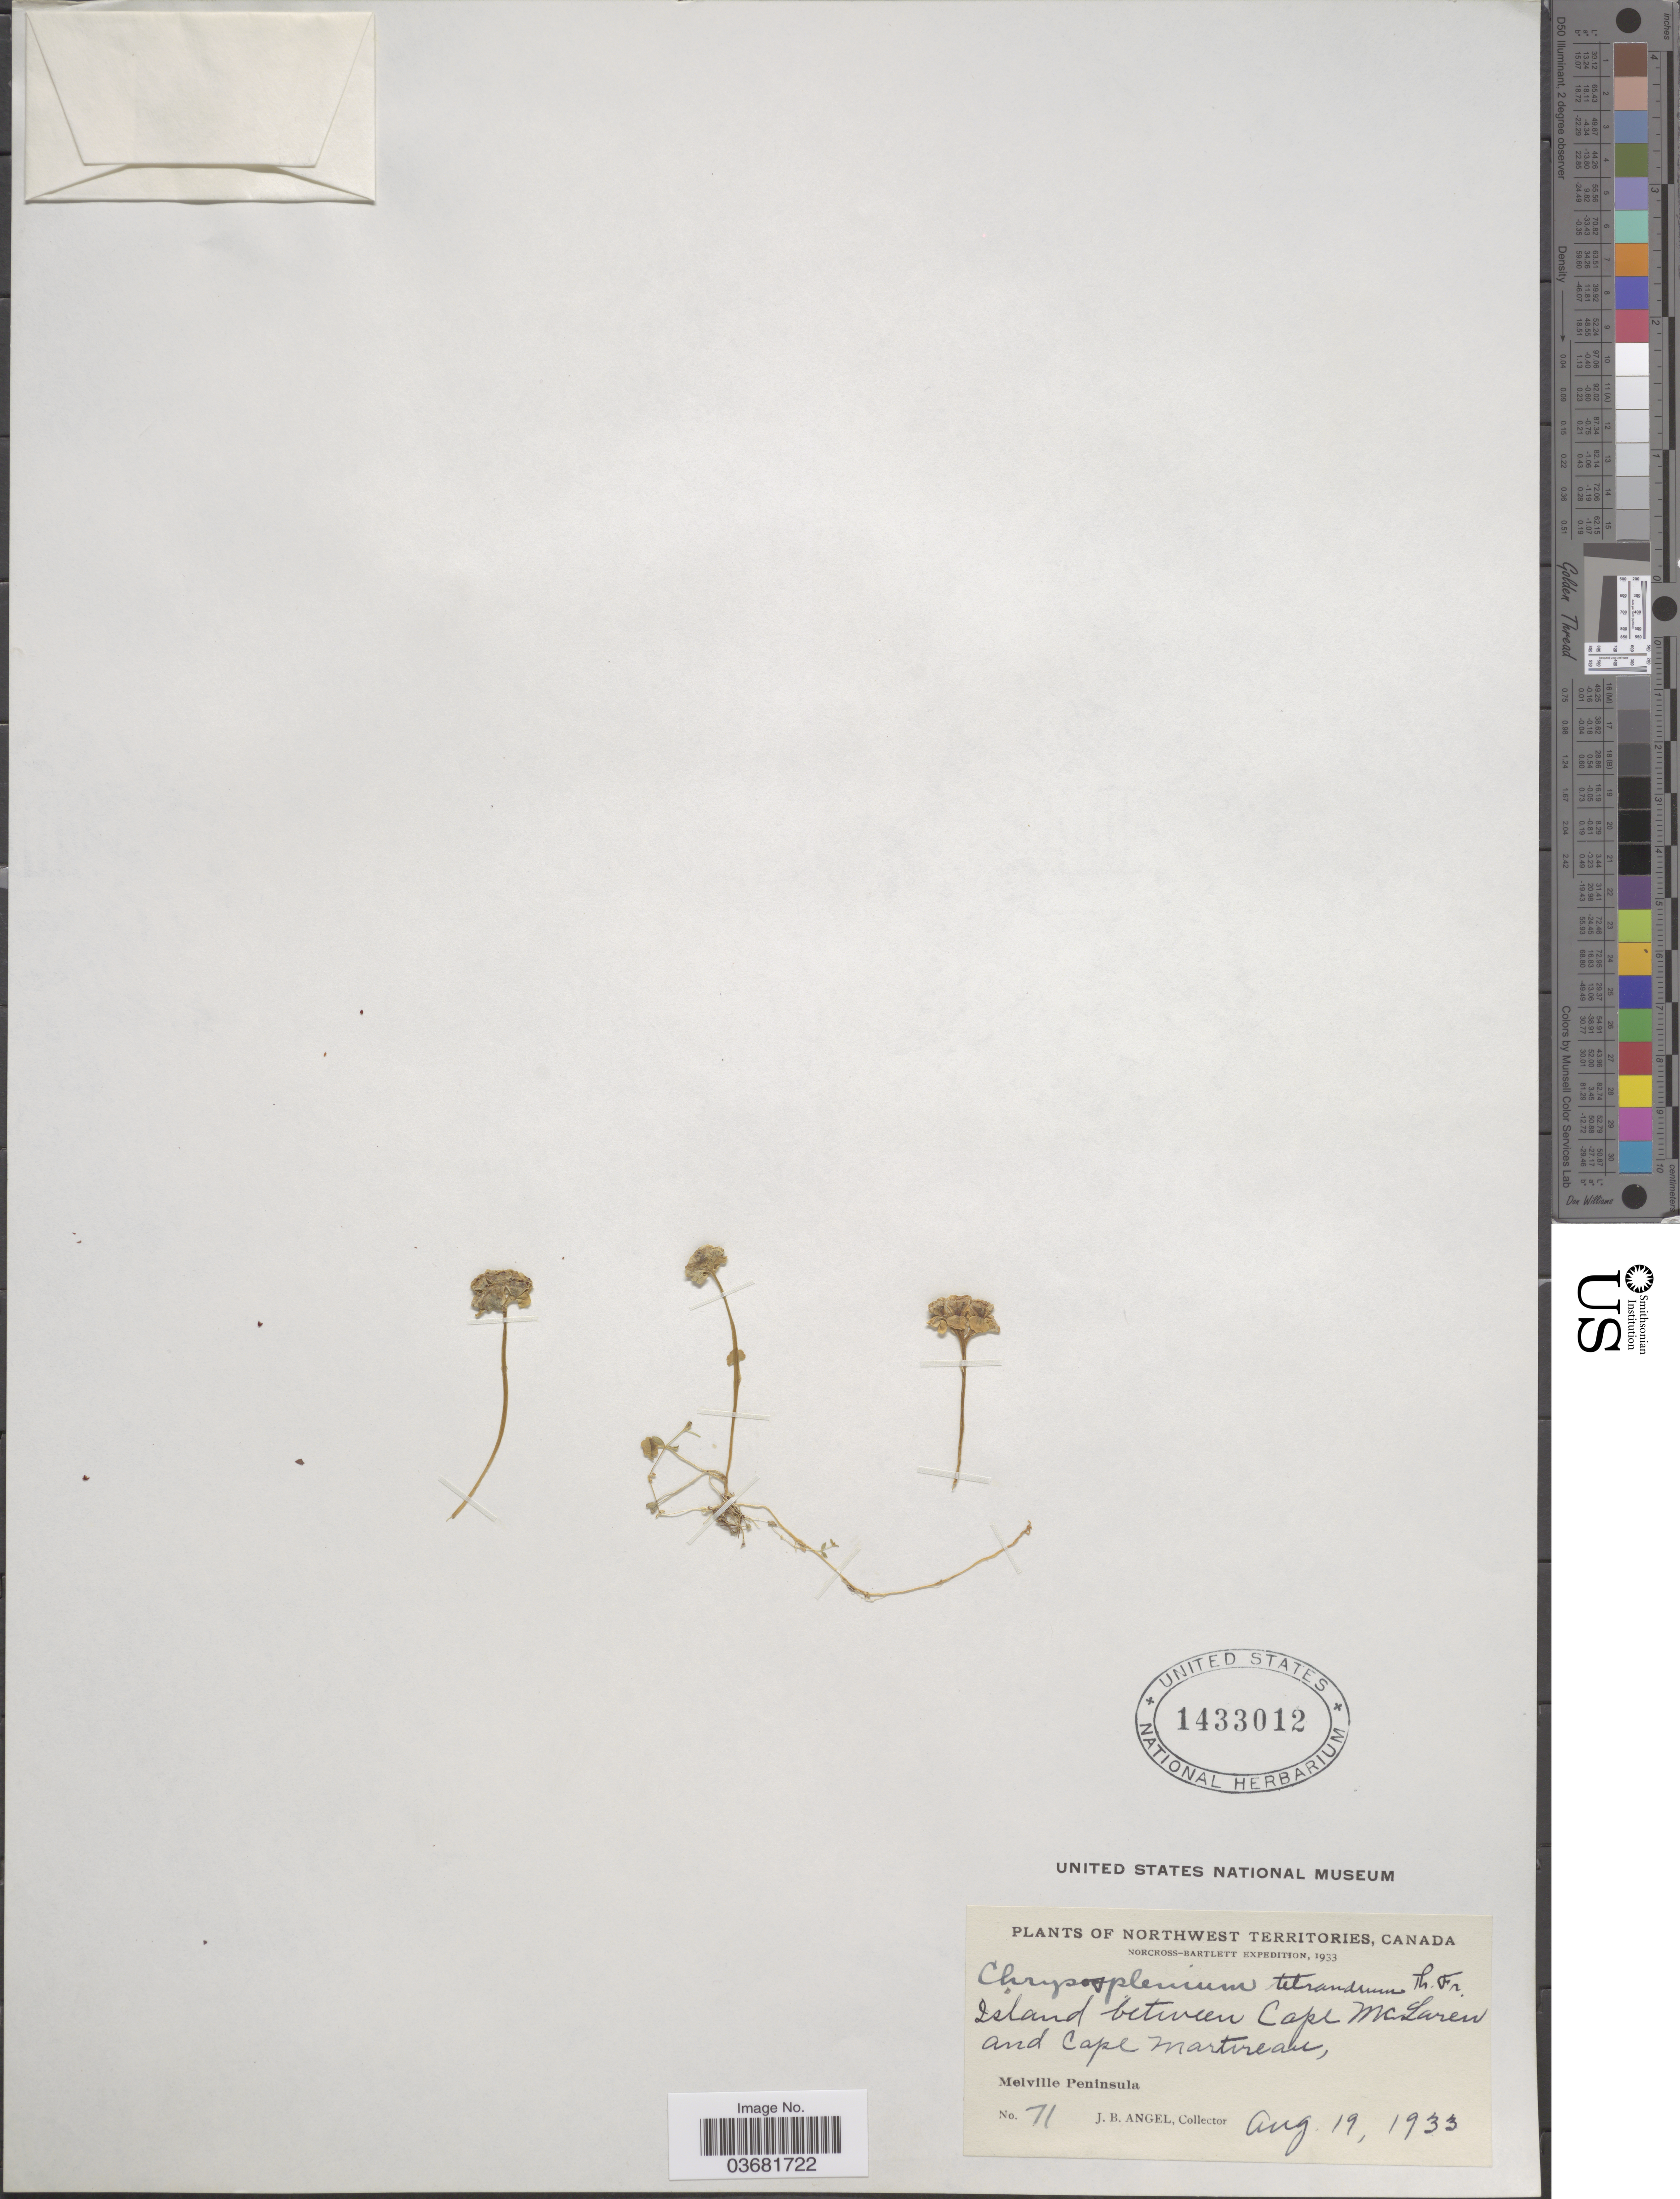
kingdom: Plantae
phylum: Tracheophyta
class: Magnoliopsida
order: Saxifragales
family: Saxifragaceae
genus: Chrysosplenium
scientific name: Chrysosplenium tetrandrum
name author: (N. Lund) Th. Fr.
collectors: J. Angel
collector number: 71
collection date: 1933-08-19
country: Canada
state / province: Northwest Territories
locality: Norcross-Bartlett Expedition, 1933. Island between Cape McLaren and Cape Martireau, Melville Peninsula.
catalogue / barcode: US 1433012